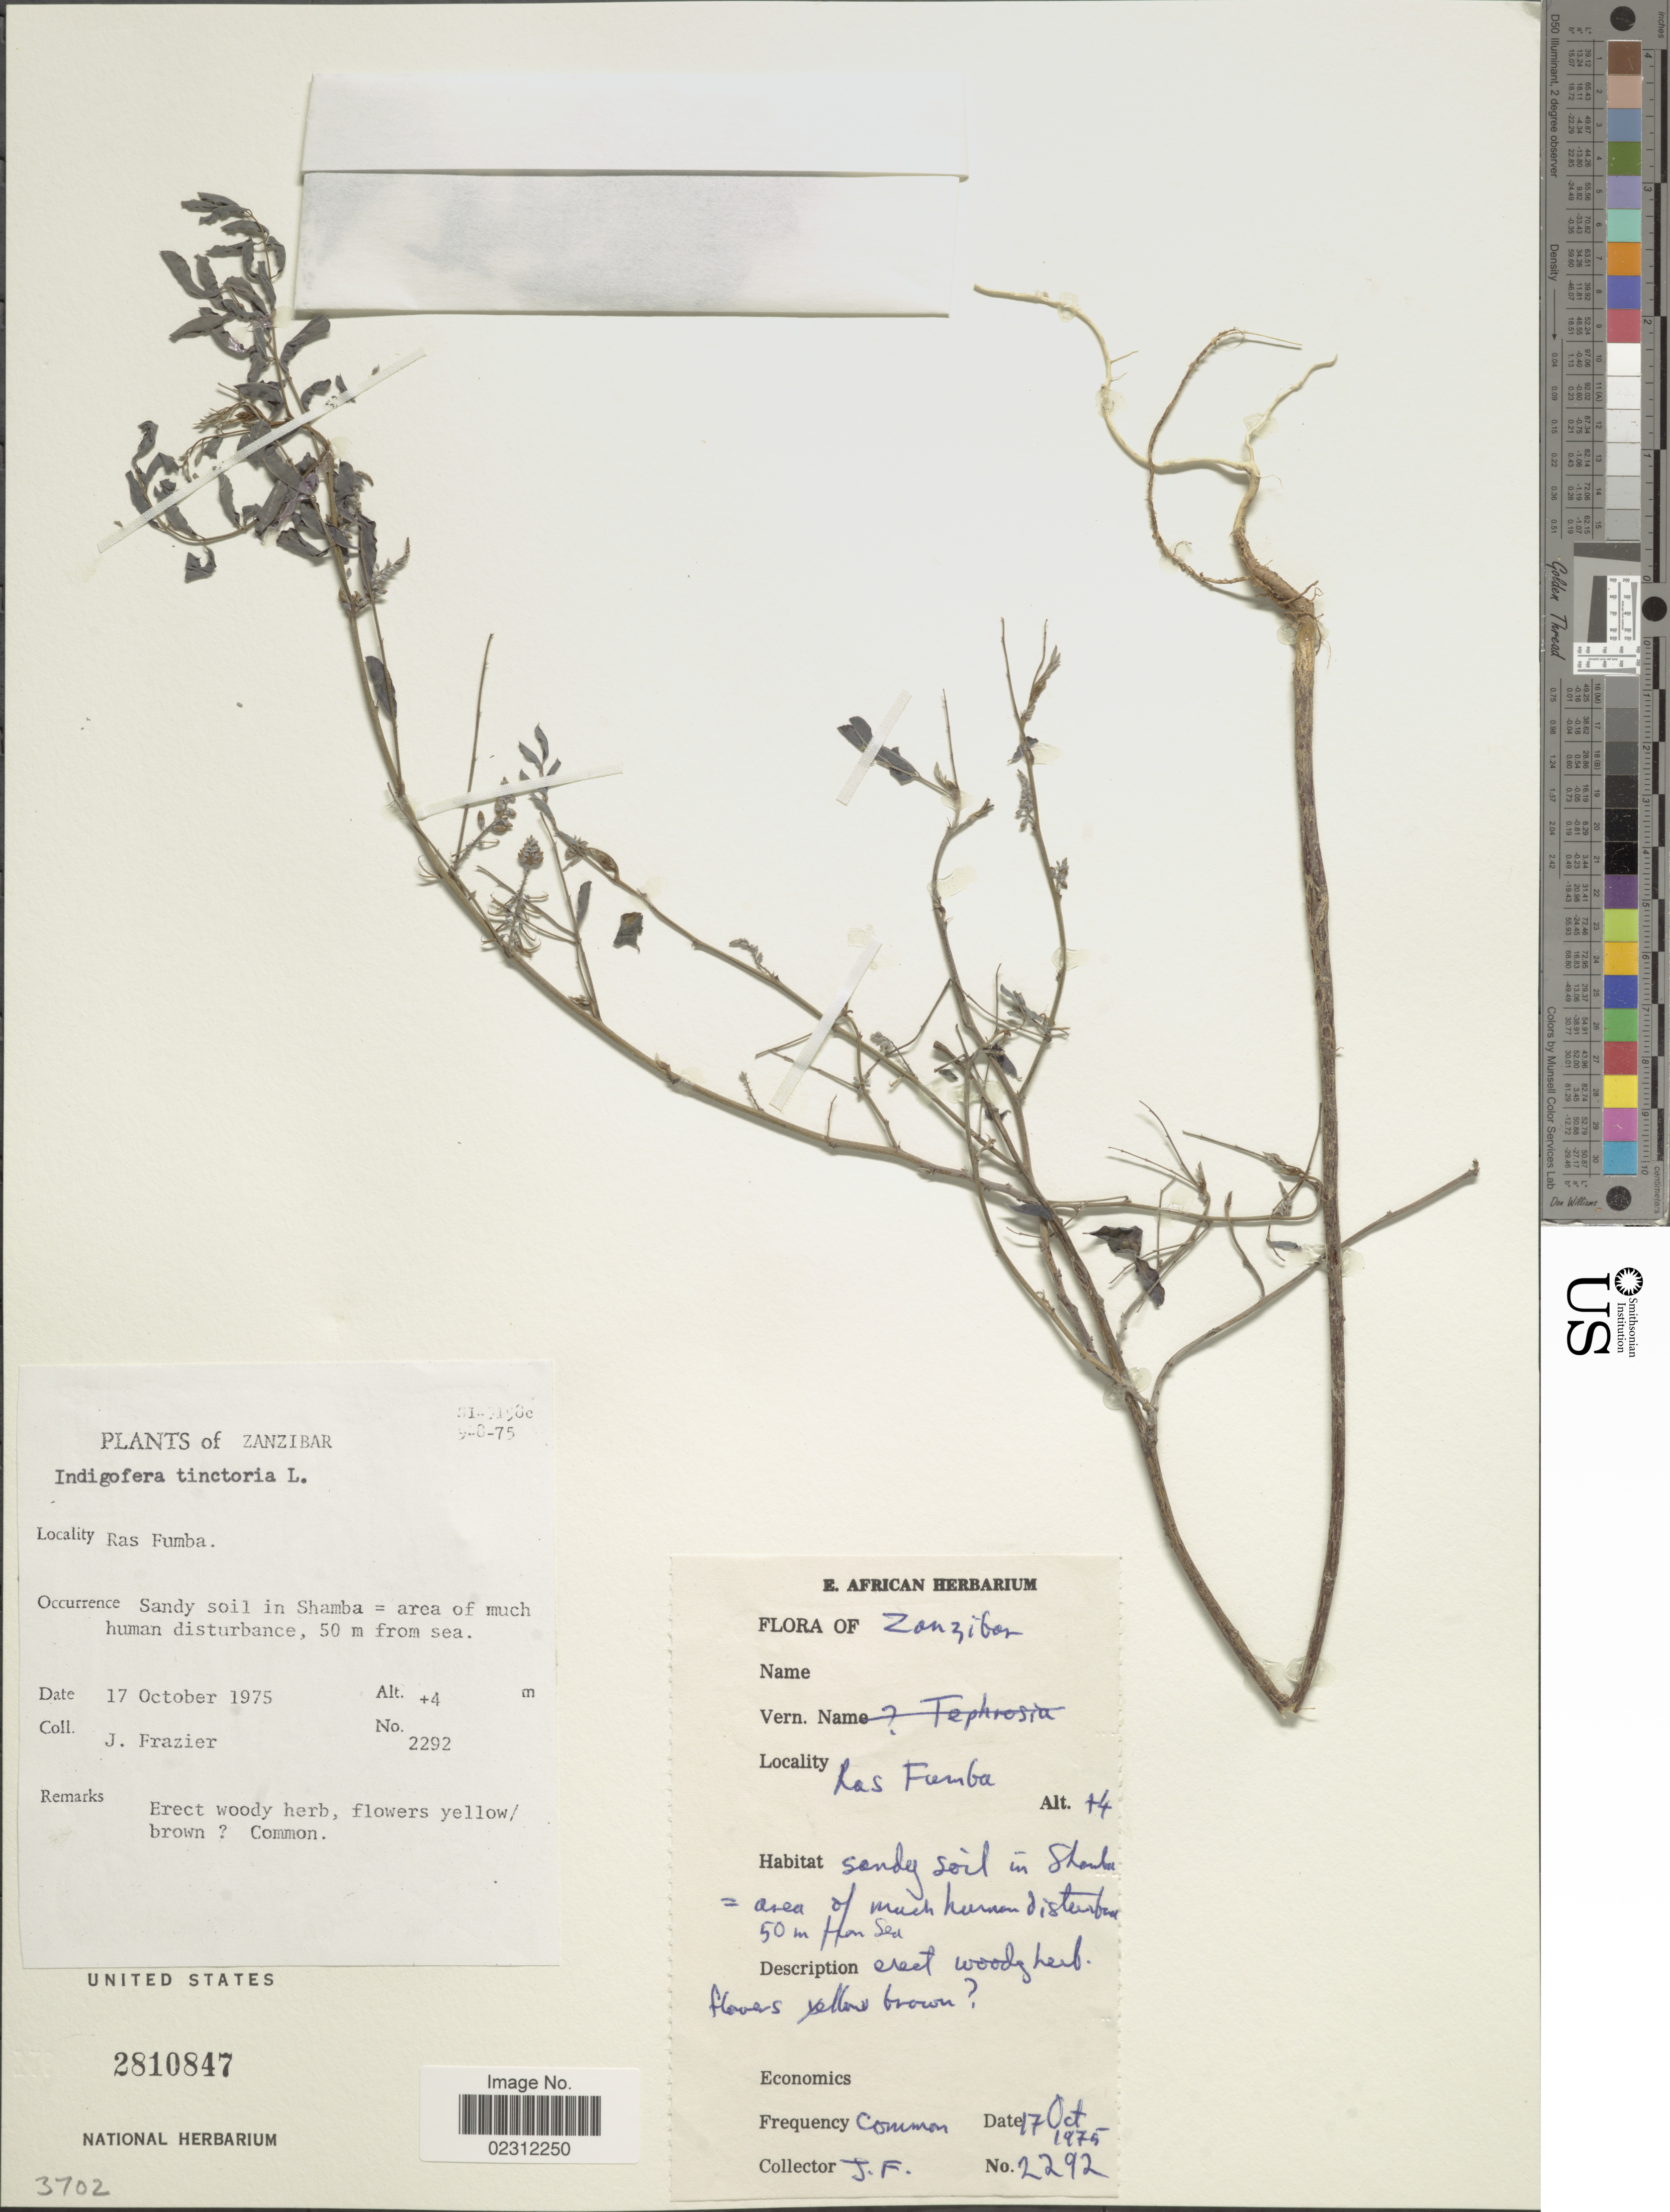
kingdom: Plantae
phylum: Tracheophyta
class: Magnoliopsida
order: Fabales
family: Fabaceae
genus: Indigofera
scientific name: Indigofera tinctoria sensu Naves non L.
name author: Naves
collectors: J. Frazier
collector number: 2292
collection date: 1975-10-17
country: Tanzania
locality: Ras Fumba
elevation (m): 4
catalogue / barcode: US 2810847